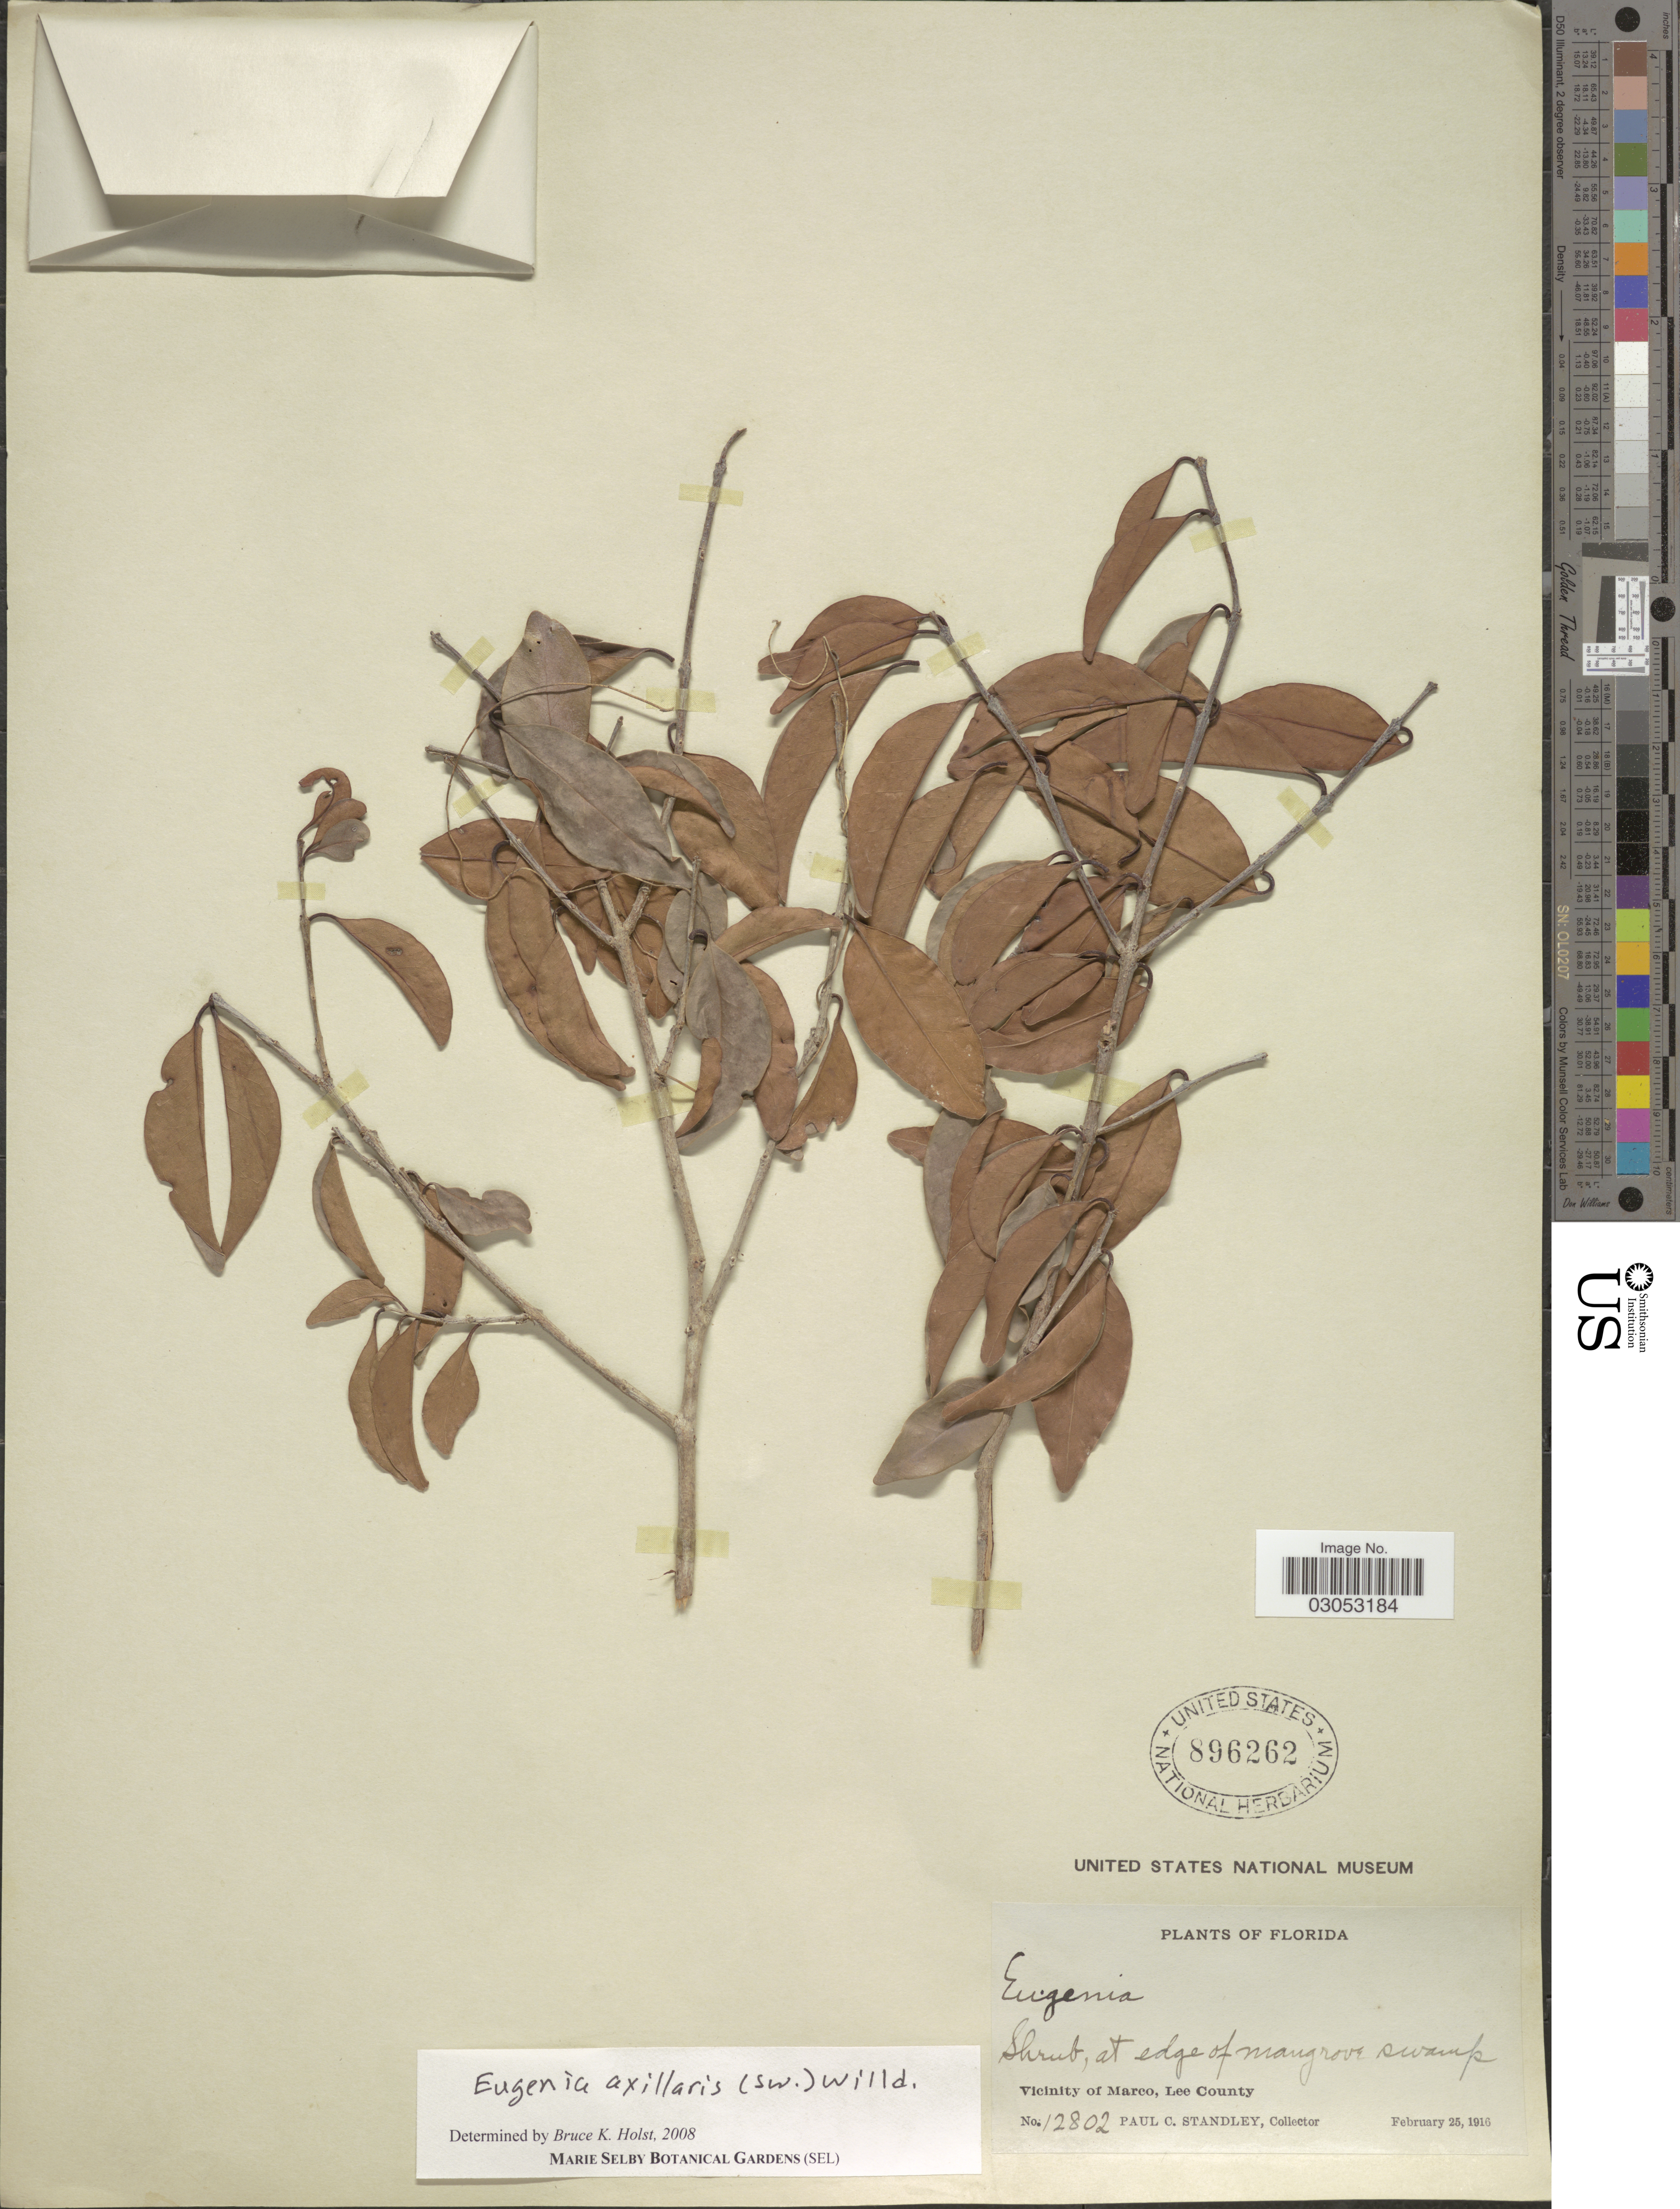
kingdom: Plantae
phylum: Tracheophyta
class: Magnoliopsida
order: Myrtales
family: Myrtaceae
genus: Eugenia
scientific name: Eugenia axillaris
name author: (Sw.) Willd.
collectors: P. C. Standley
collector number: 12802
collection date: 1916-02-25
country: United States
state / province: Florida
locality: Vicinity of Marco, Lee County.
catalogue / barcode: US 896262